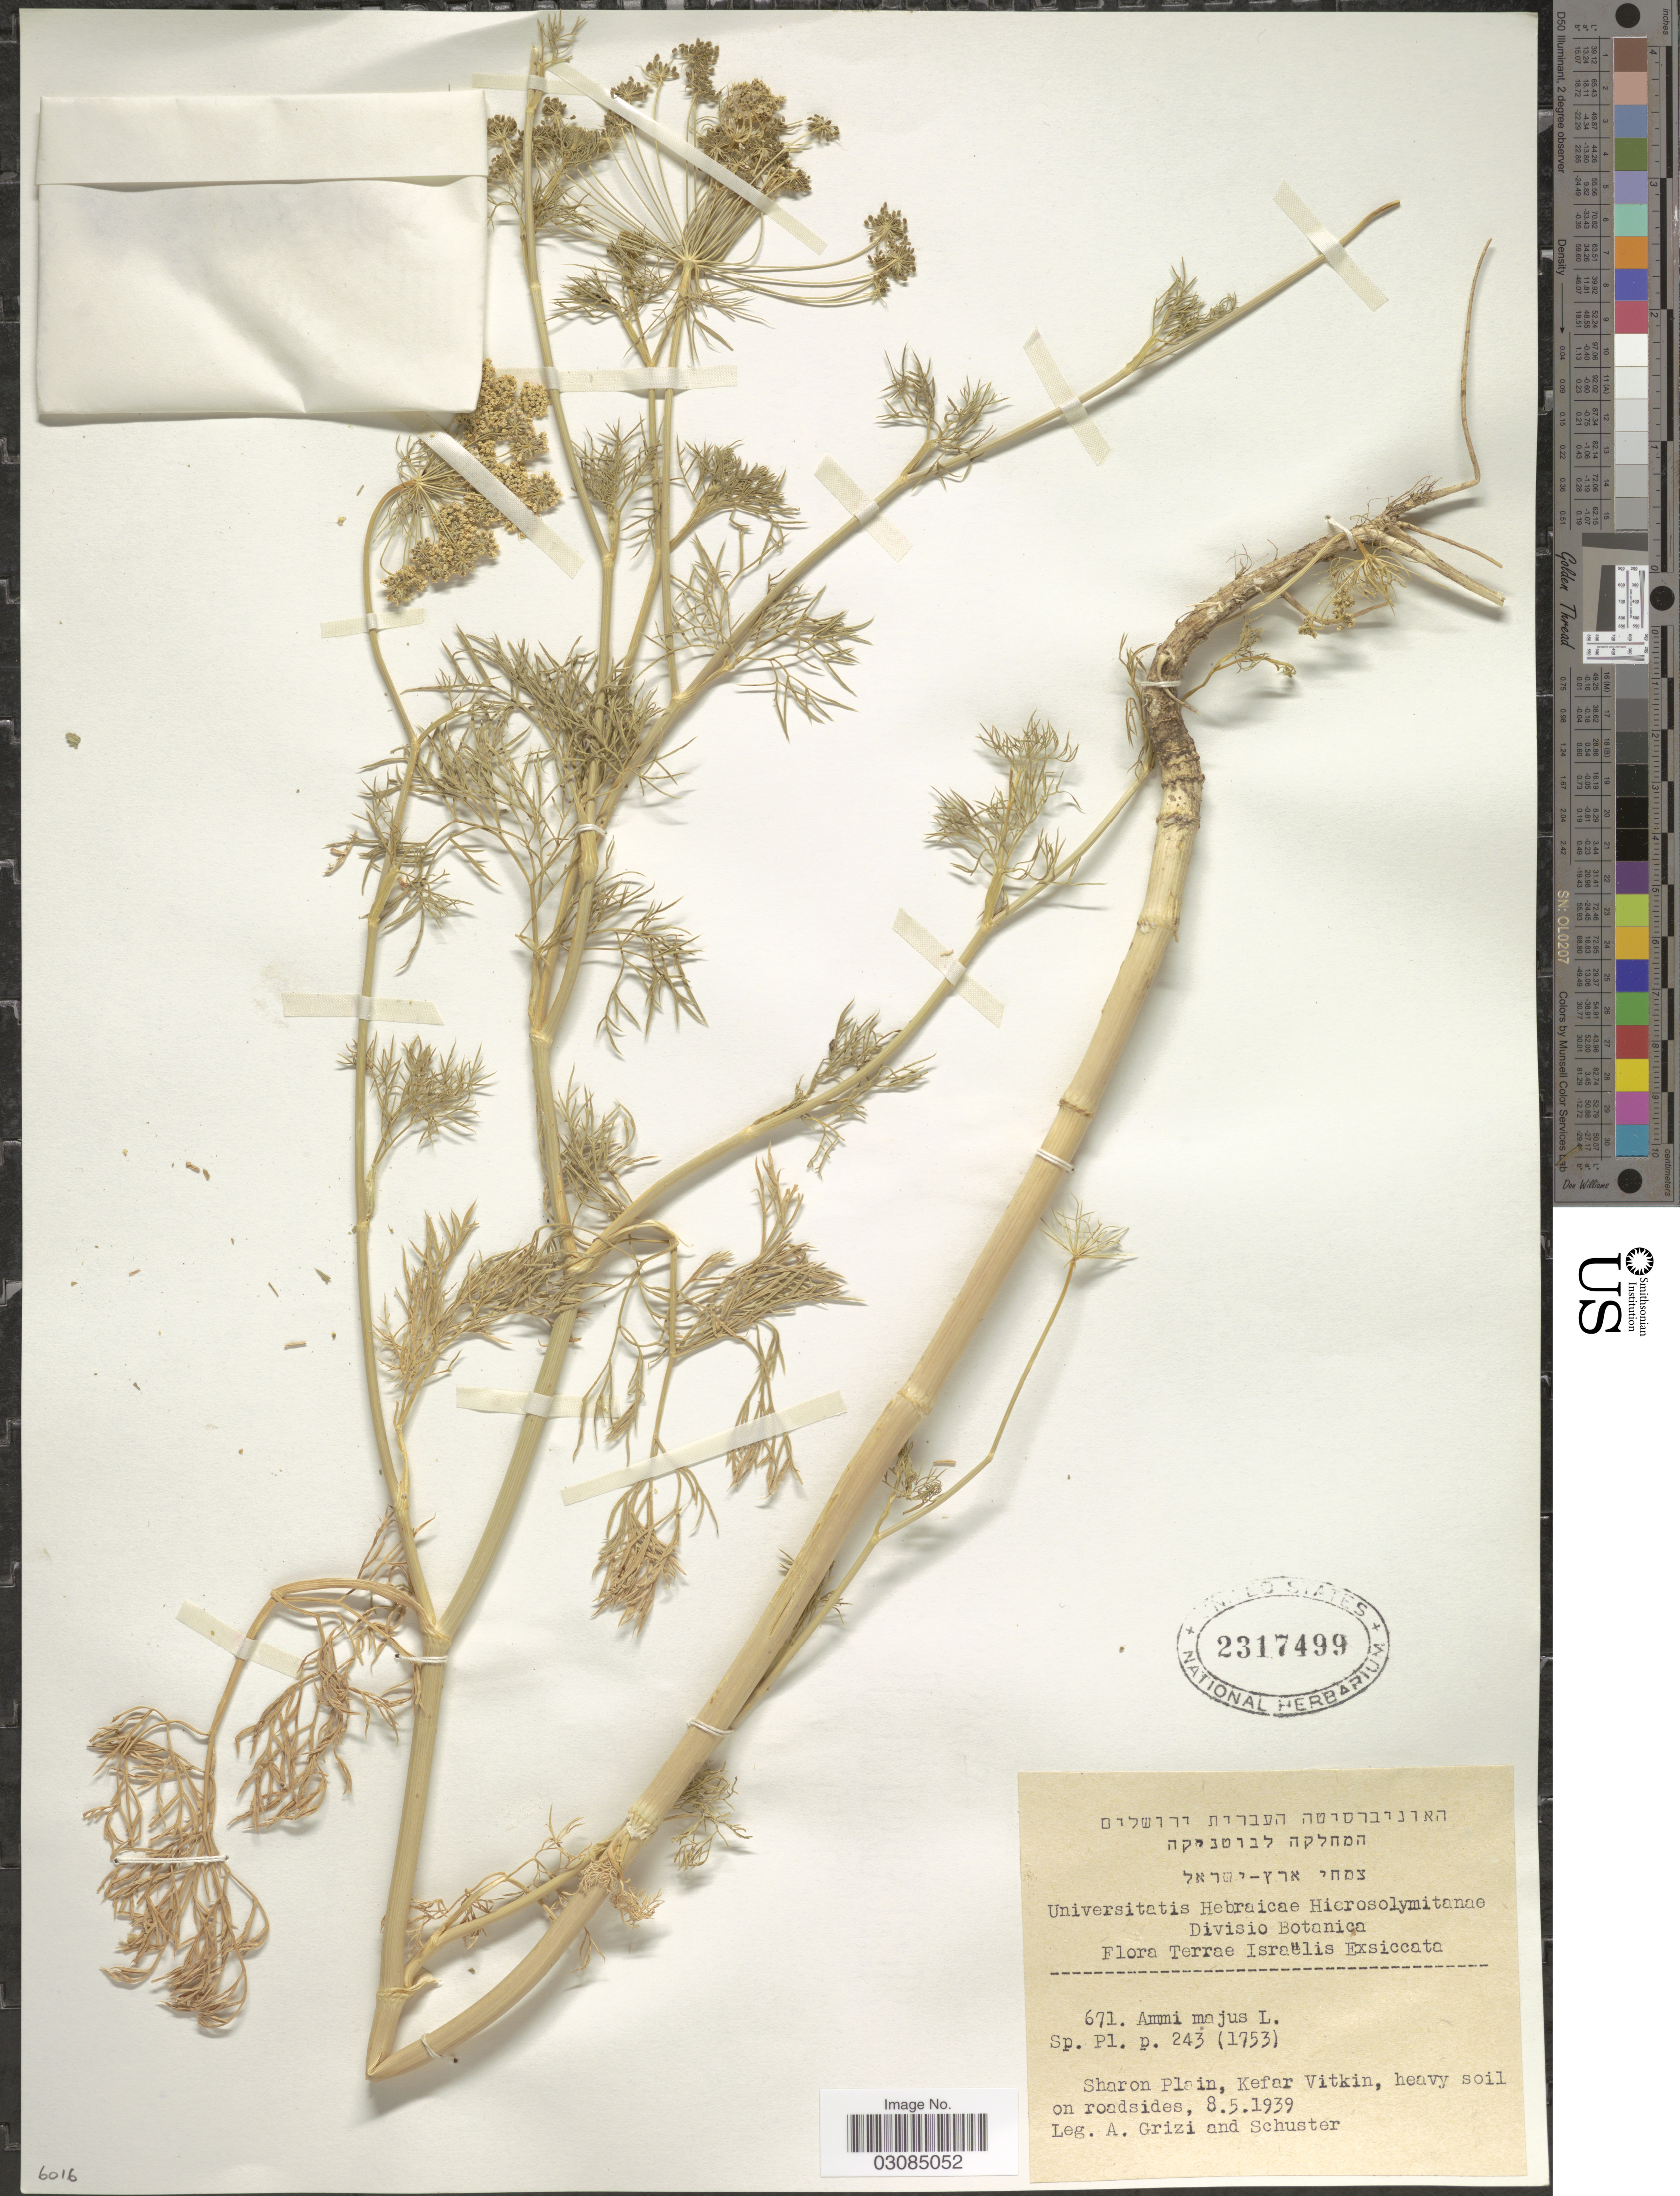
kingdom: Plantae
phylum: Tracheophyta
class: Magnoliopsida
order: Apiales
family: Apiaceae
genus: Ammi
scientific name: Ammi majus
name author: L.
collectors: A. Grizi & -- Schuster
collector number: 671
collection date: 1939-05-08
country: Israel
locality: Terrae Israëlis. Sharon Plain, Kefar Vitkin.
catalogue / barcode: US 2317499